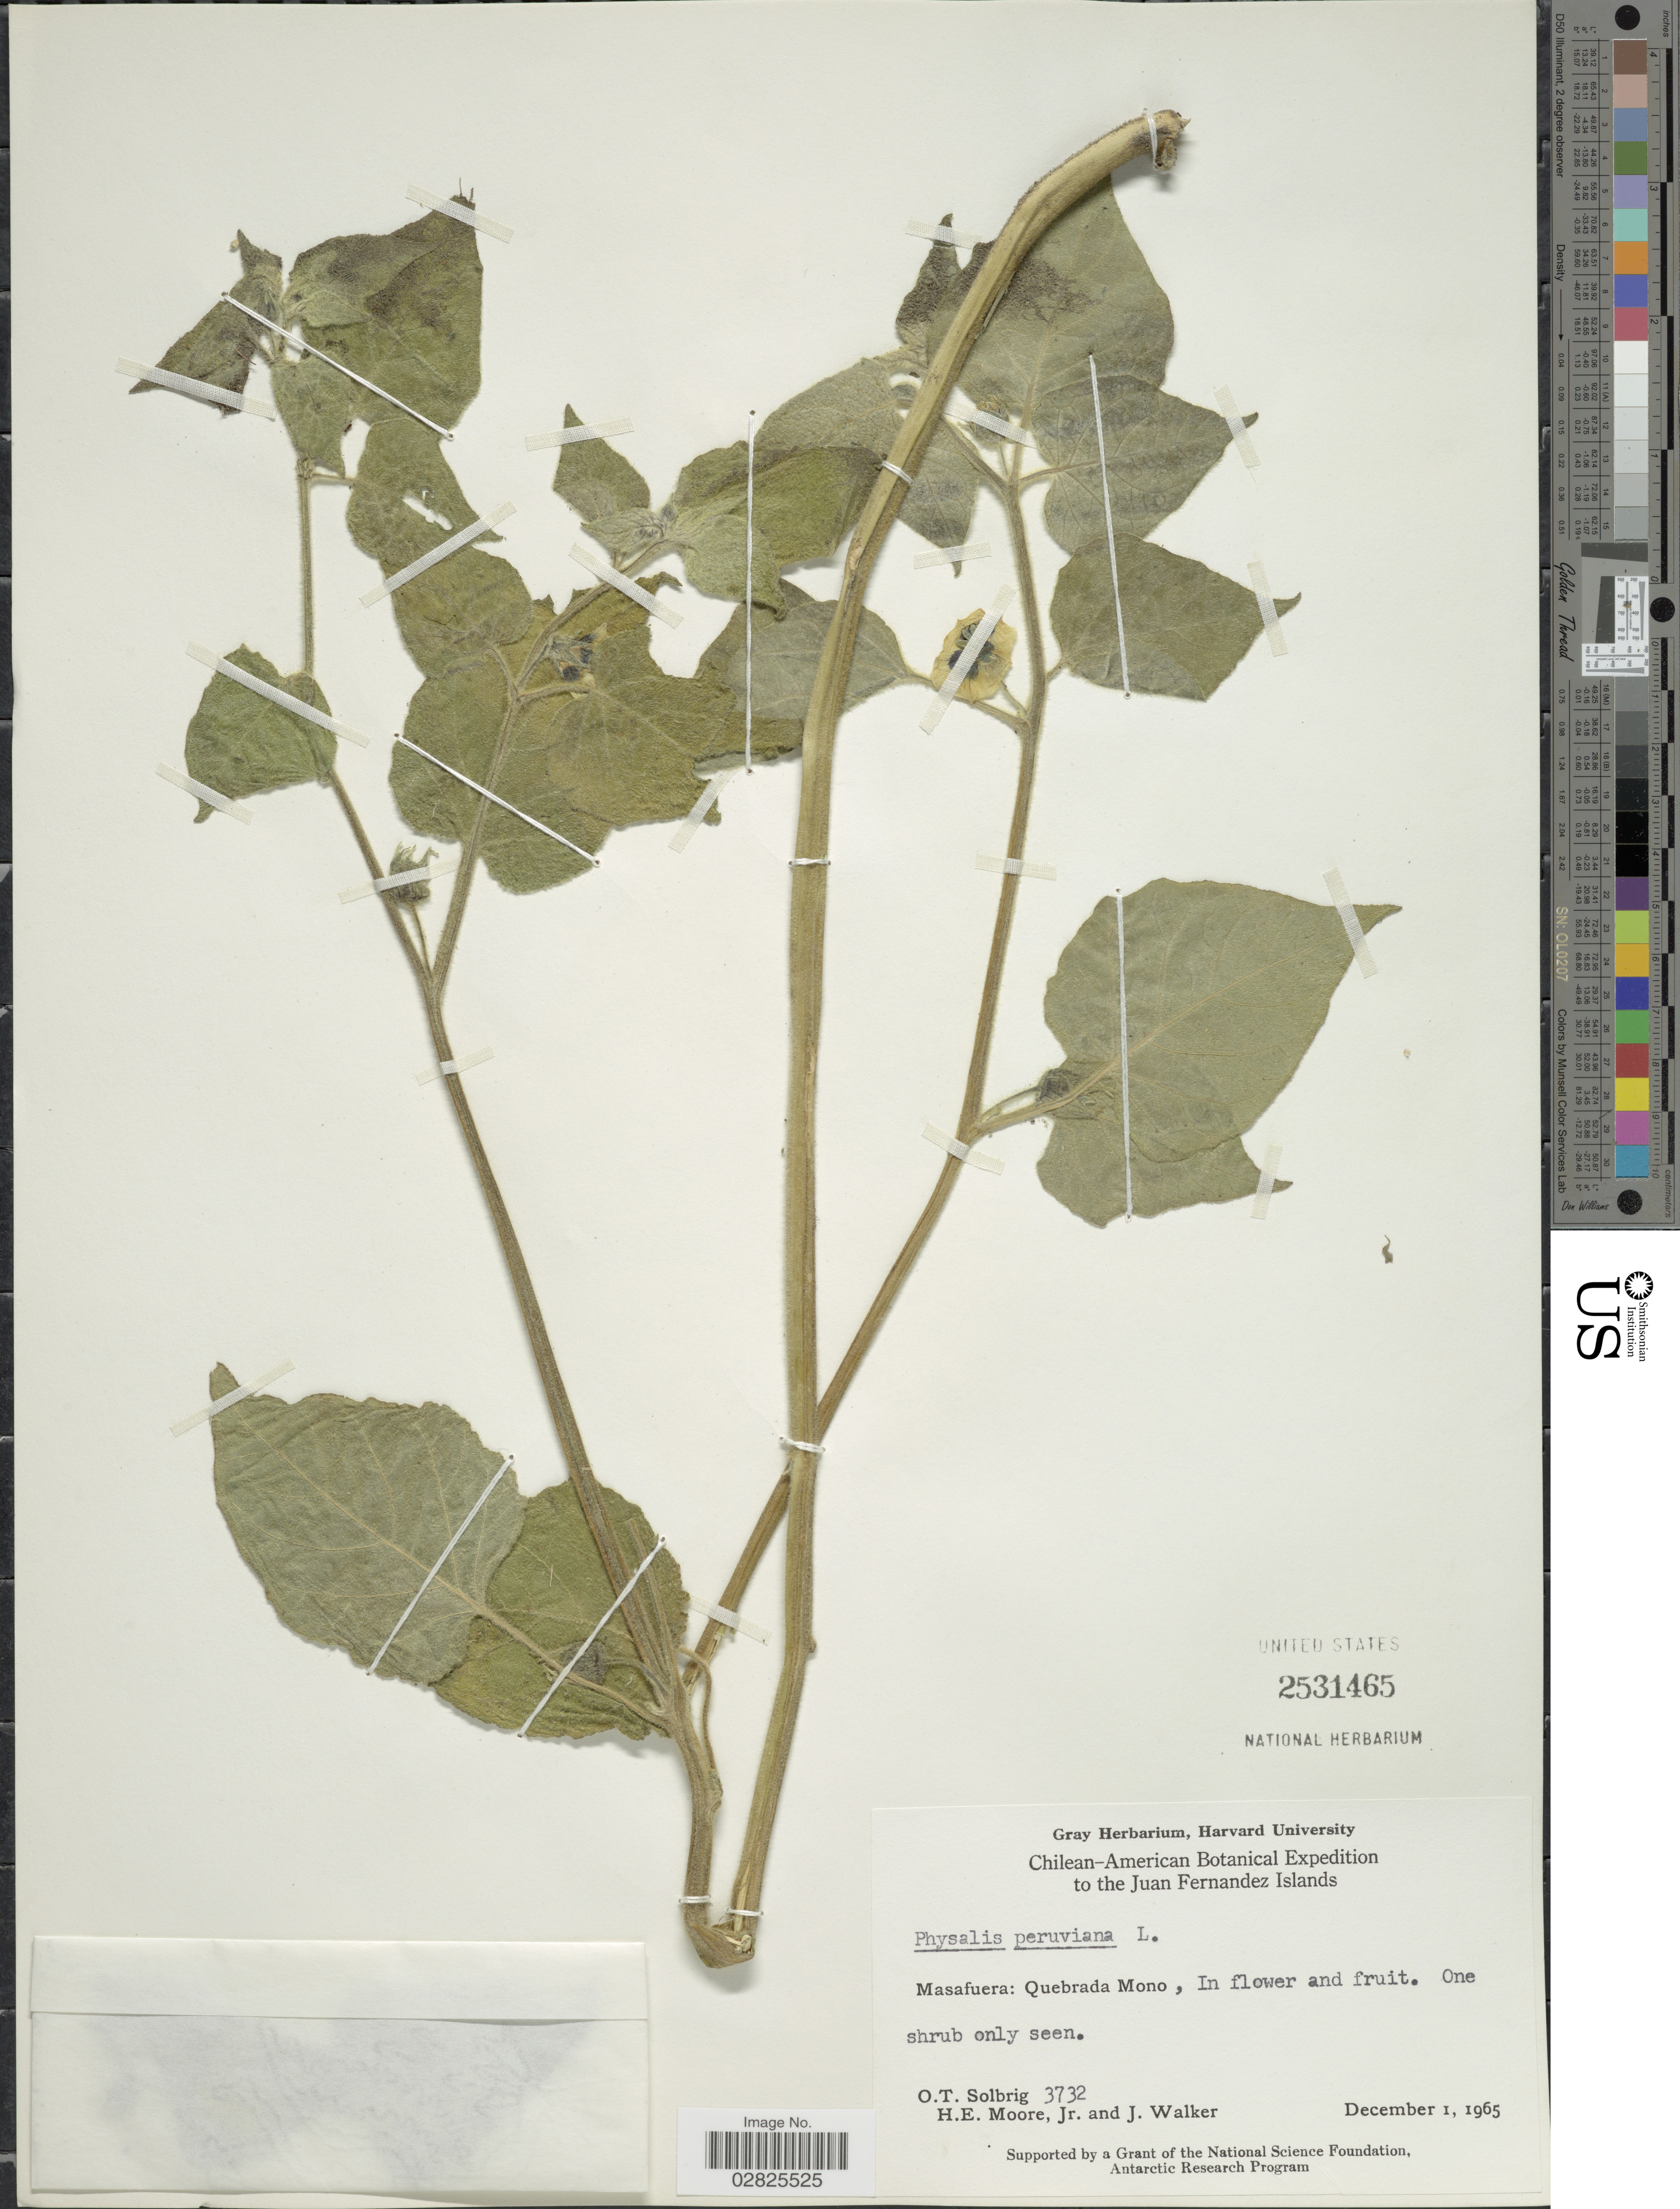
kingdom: Plantae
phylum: Tracheophyta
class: Magnoliopsida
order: Solanales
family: Solanaceae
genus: Physalis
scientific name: Physalis peruviana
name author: L.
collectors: O. T. Solbrig, H. Moore & J. Walker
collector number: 3732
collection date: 1965-12-01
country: Chile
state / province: Valparaíso (V)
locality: Juan Fernandez Islands. Masafuera: Quebrada Mono.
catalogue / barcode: US 2531465